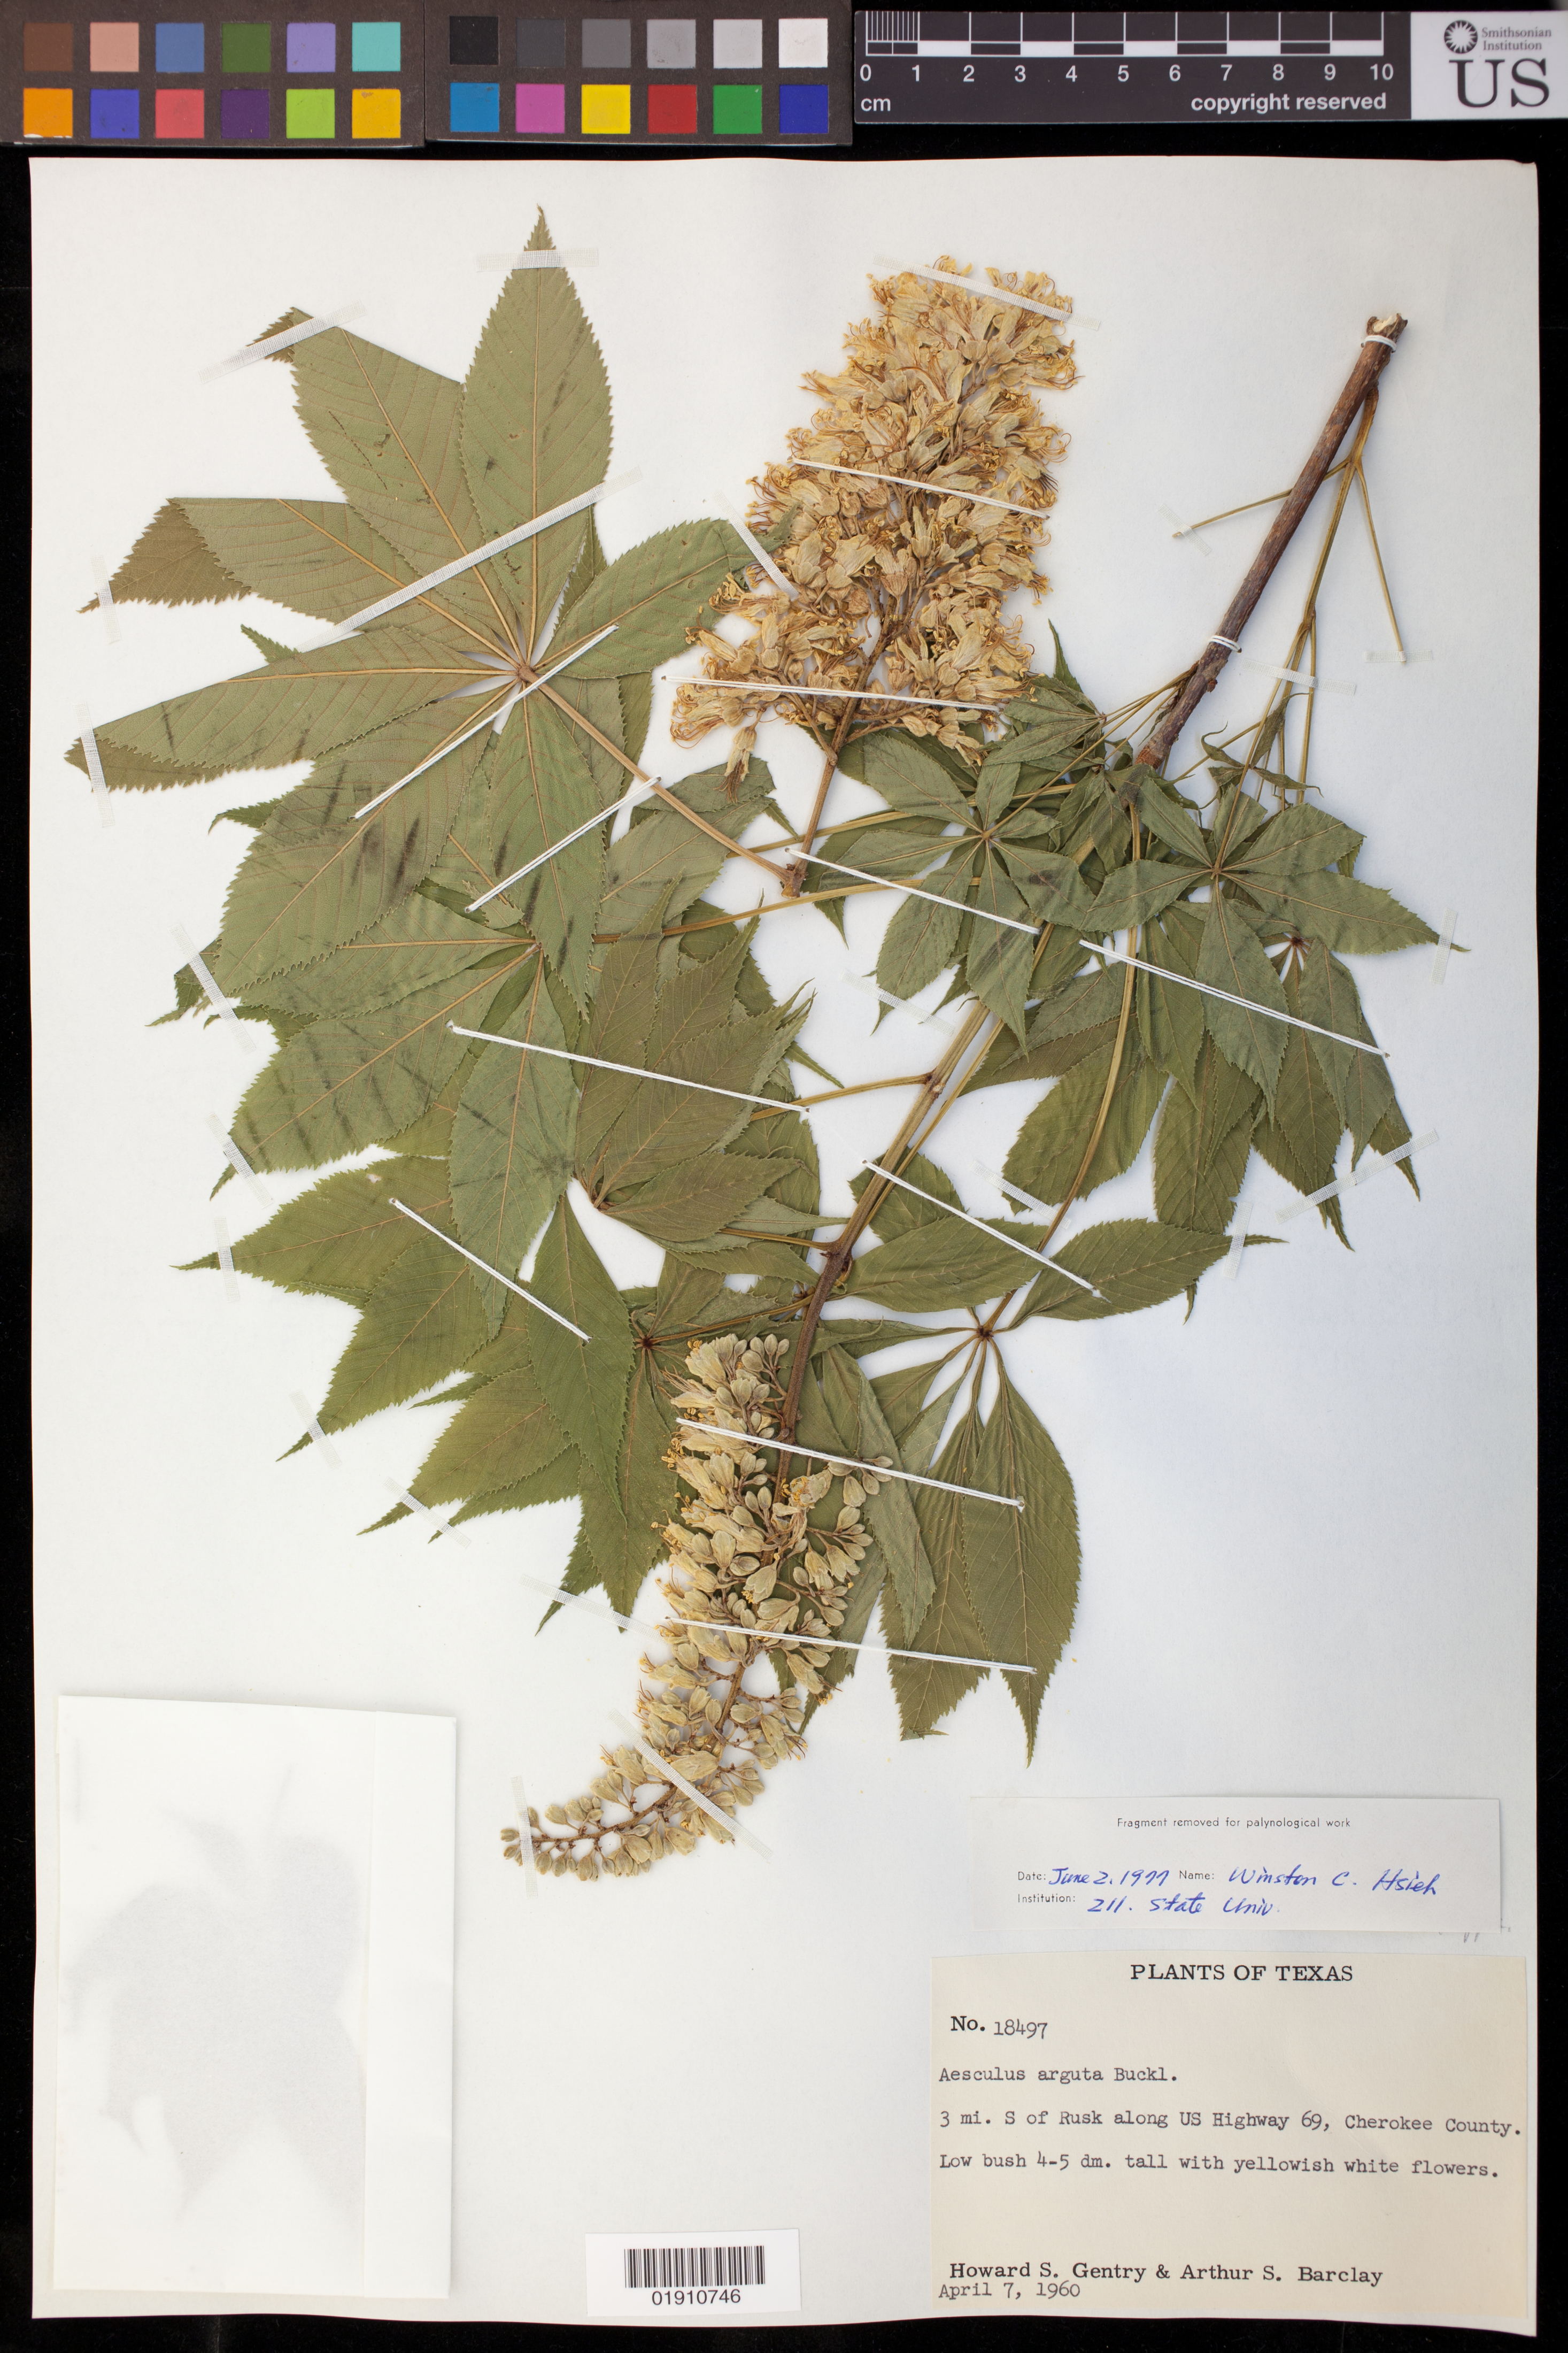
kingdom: Plantae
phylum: Tracheophyta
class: Magnoliopsida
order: Sapindales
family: Sapindaceae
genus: Aesculus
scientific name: Aesculus glabra var. anguta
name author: (Buckley) B.L. Rob.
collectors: H. S. Gentry & A. S. Barclay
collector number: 18497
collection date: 1960-04-07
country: United States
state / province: Texas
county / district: Cherokee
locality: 3 mi. S of Rusk along US Highway 69